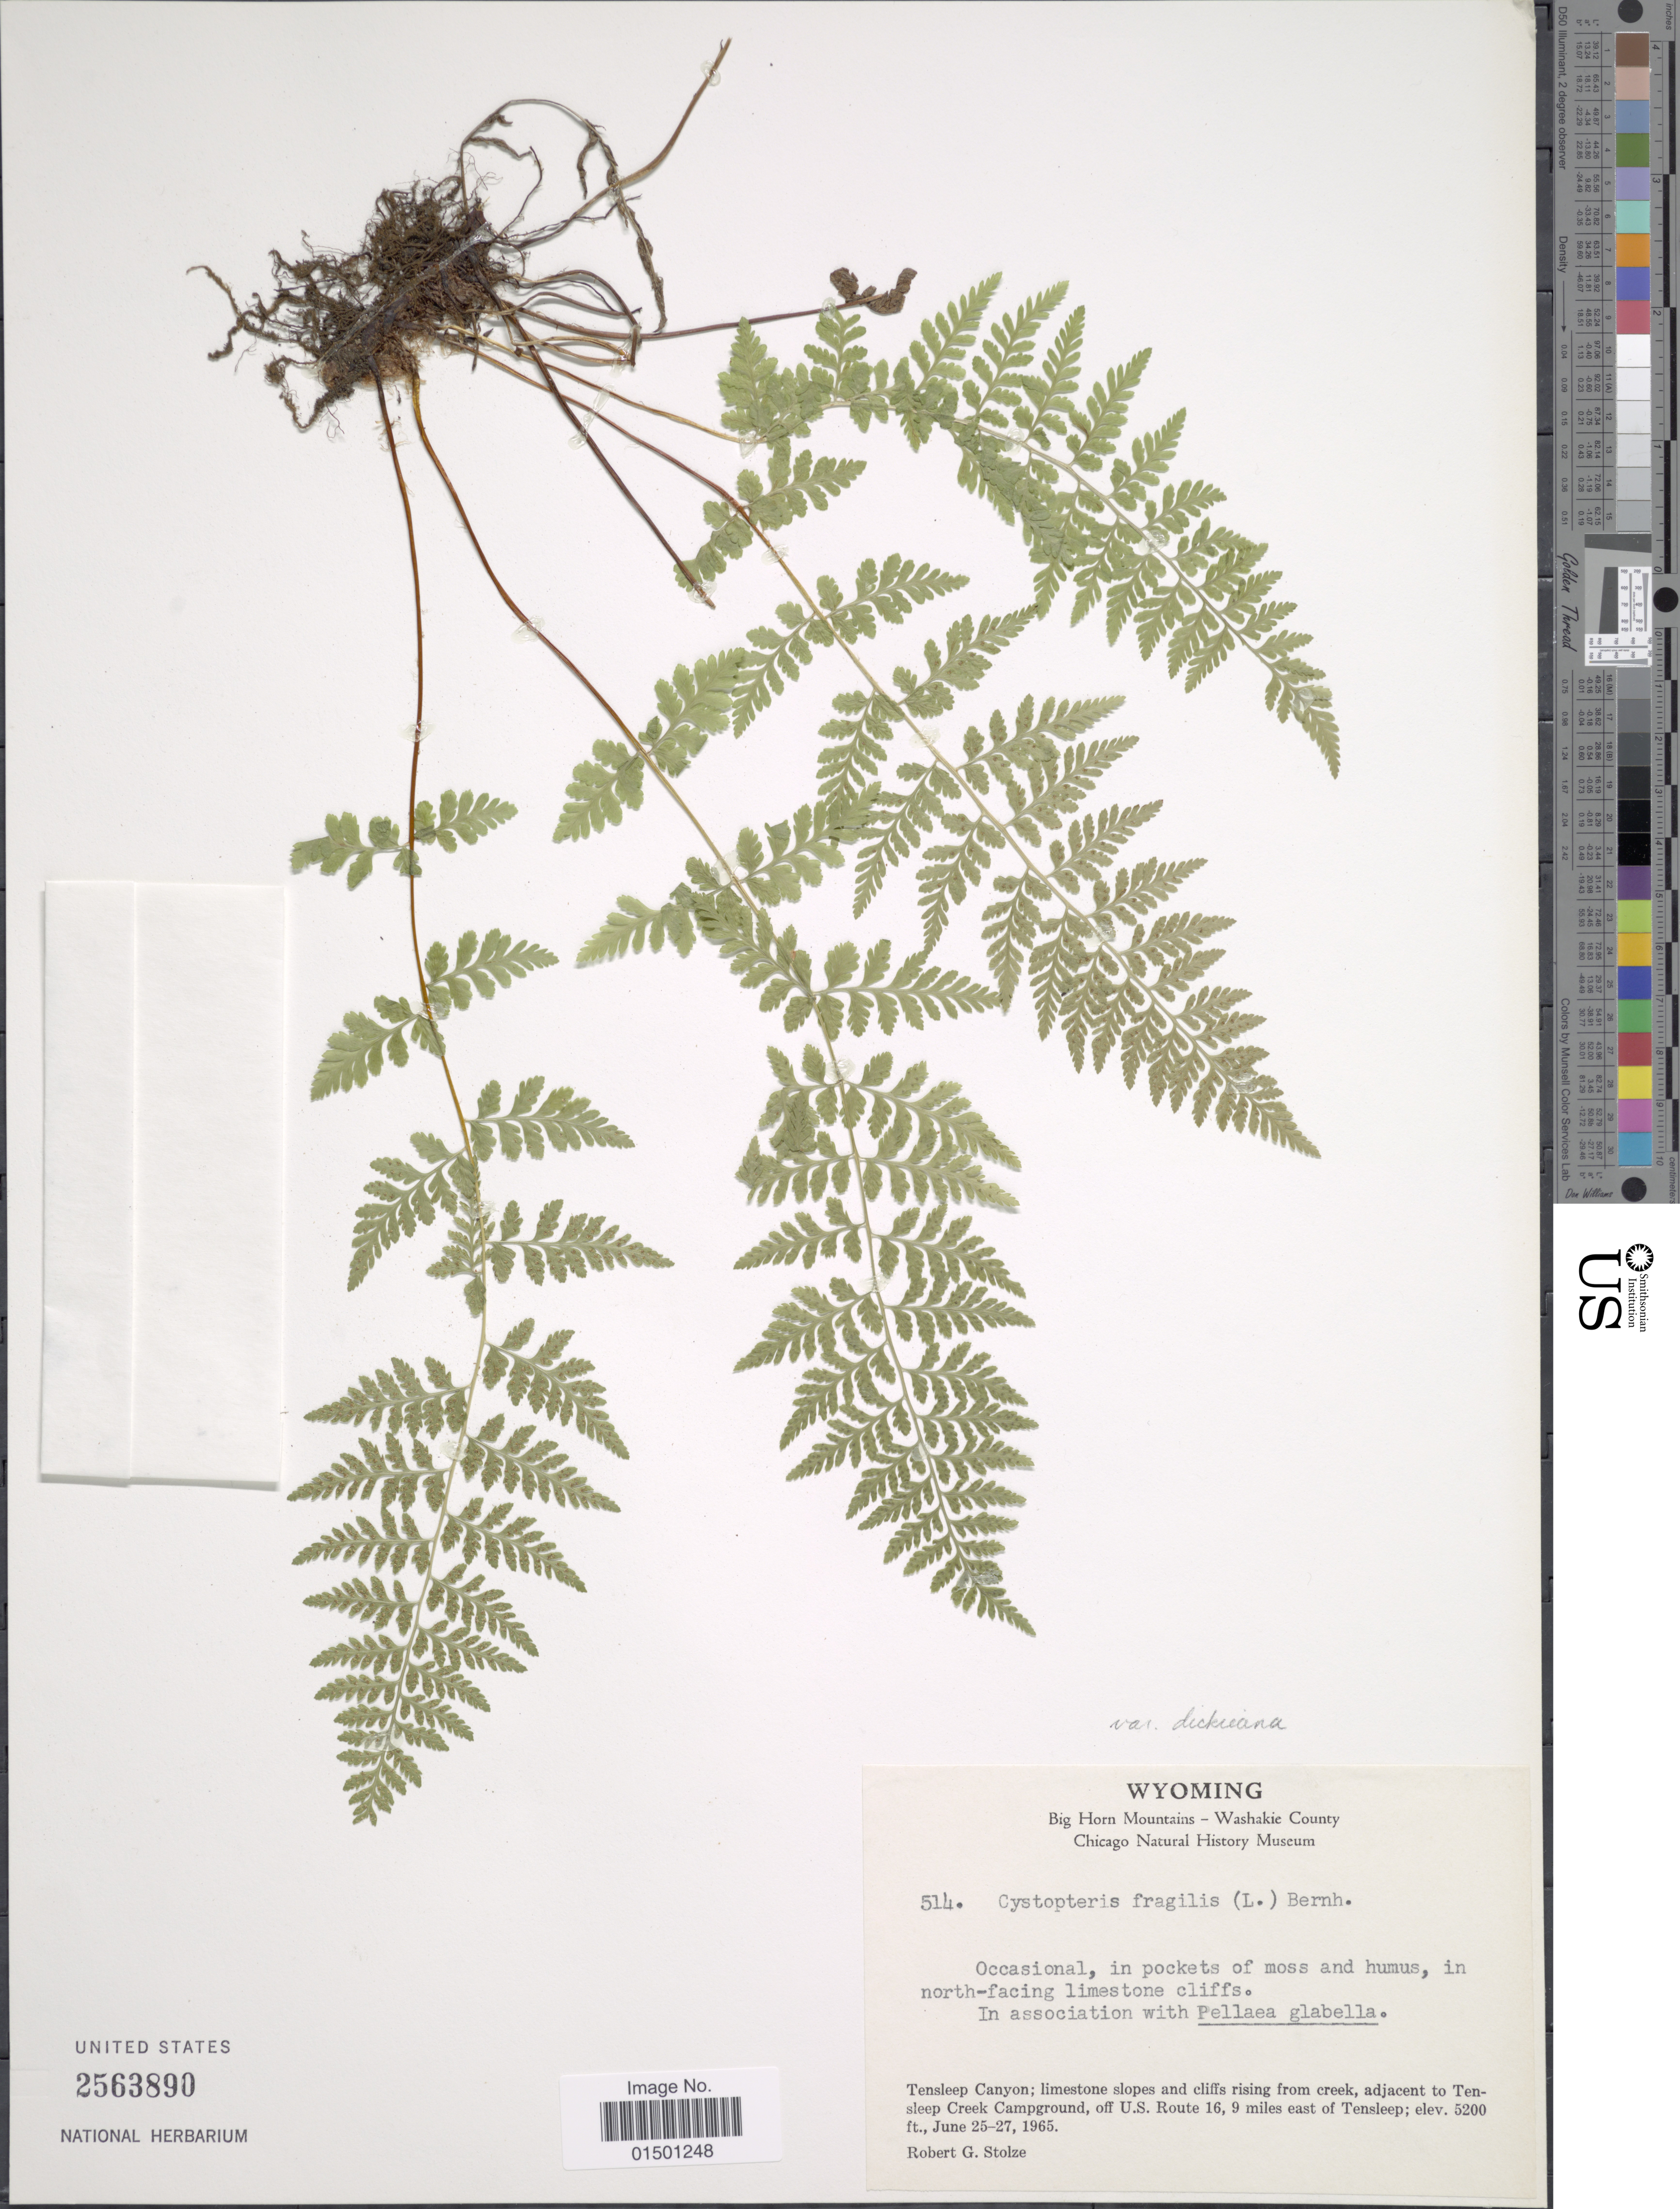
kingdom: Plantae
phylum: Tracheophyta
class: Polypodiopsida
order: Polypodiales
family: Cystopteridaceae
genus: Cystopteris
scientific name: Cystopteris fragilis var. dickieana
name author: B. Boivin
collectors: R. G. Stolze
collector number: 514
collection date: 1965-06-25/1965-06-27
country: United States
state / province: Wyoming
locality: Big Horn Mountains - Washakie County, Tensleep Canyon; limestone slopes and cliffs rising from creek, adjacent to Tensleep Creek Campground, off U.S. Route 16,9 miles east of Tensleep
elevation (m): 1585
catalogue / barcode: US 2563890